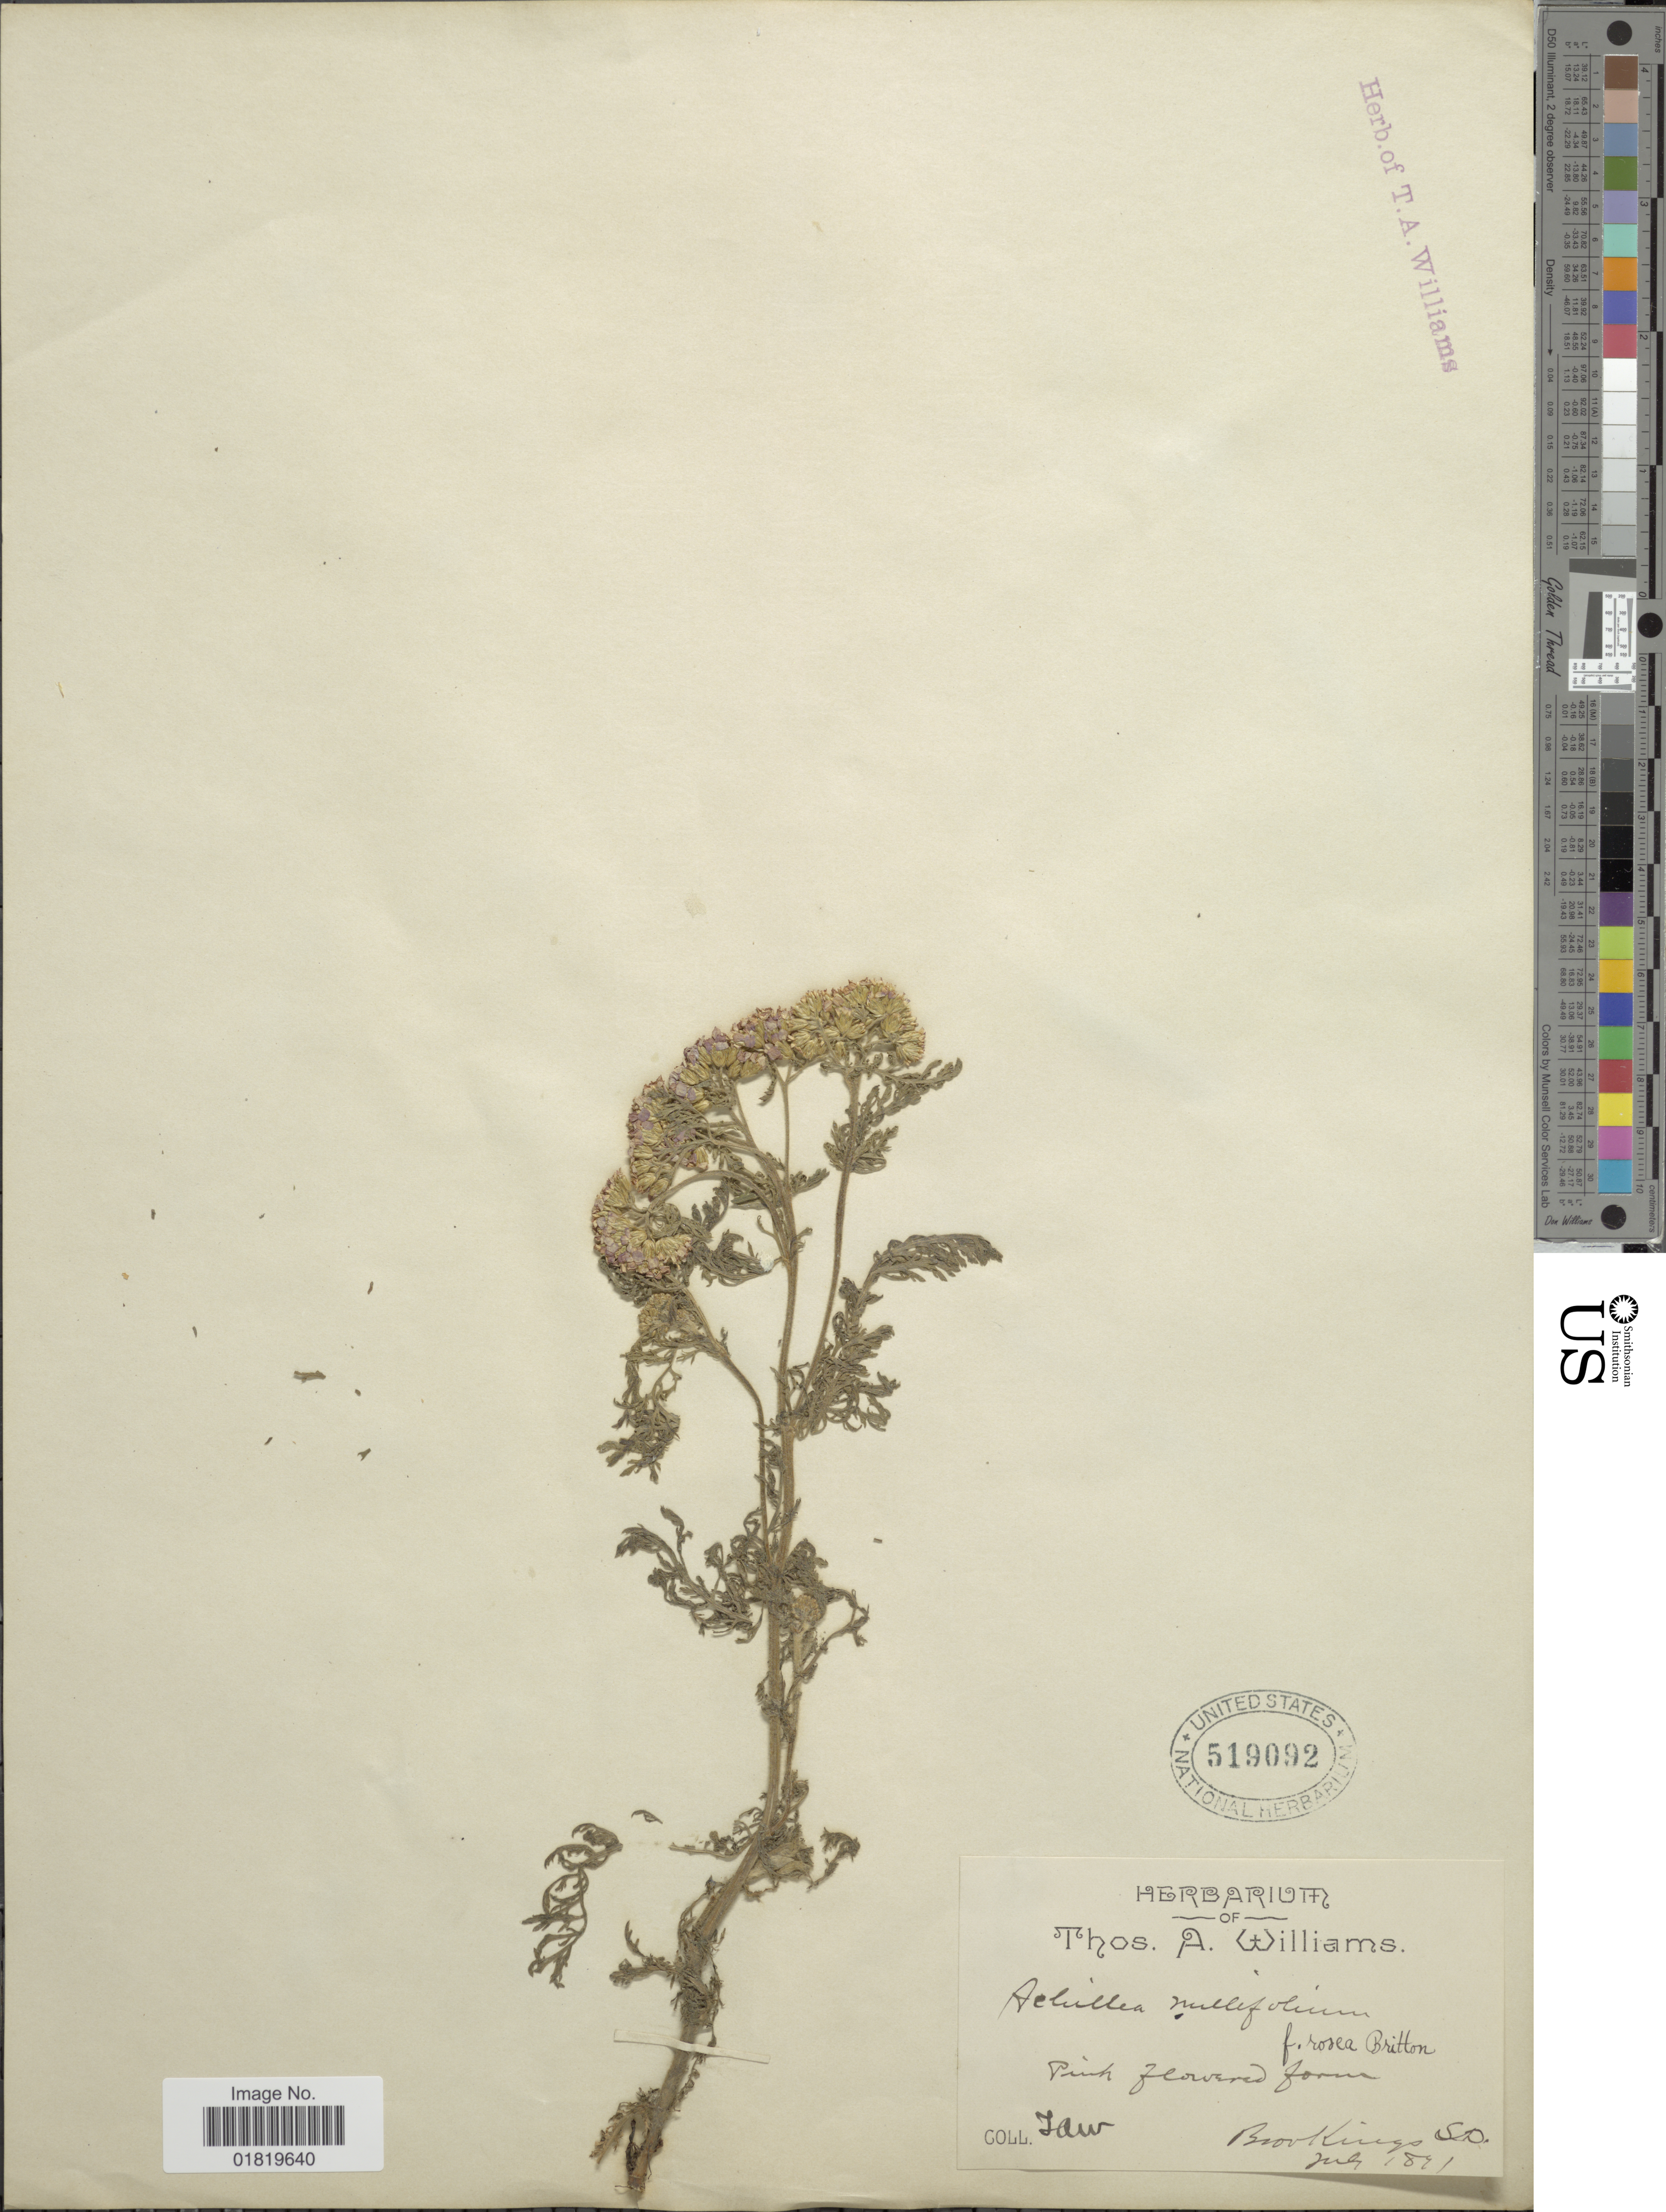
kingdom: Plantae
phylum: Tracheophyta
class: Magnoliopsida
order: Asterales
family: Asteraceae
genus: Achillea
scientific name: Achillea aspleniifolia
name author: Vent.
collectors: T. A. Williams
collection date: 1897-07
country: United States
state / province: South Dakota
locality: Brookings, SD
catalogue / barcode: US 519092